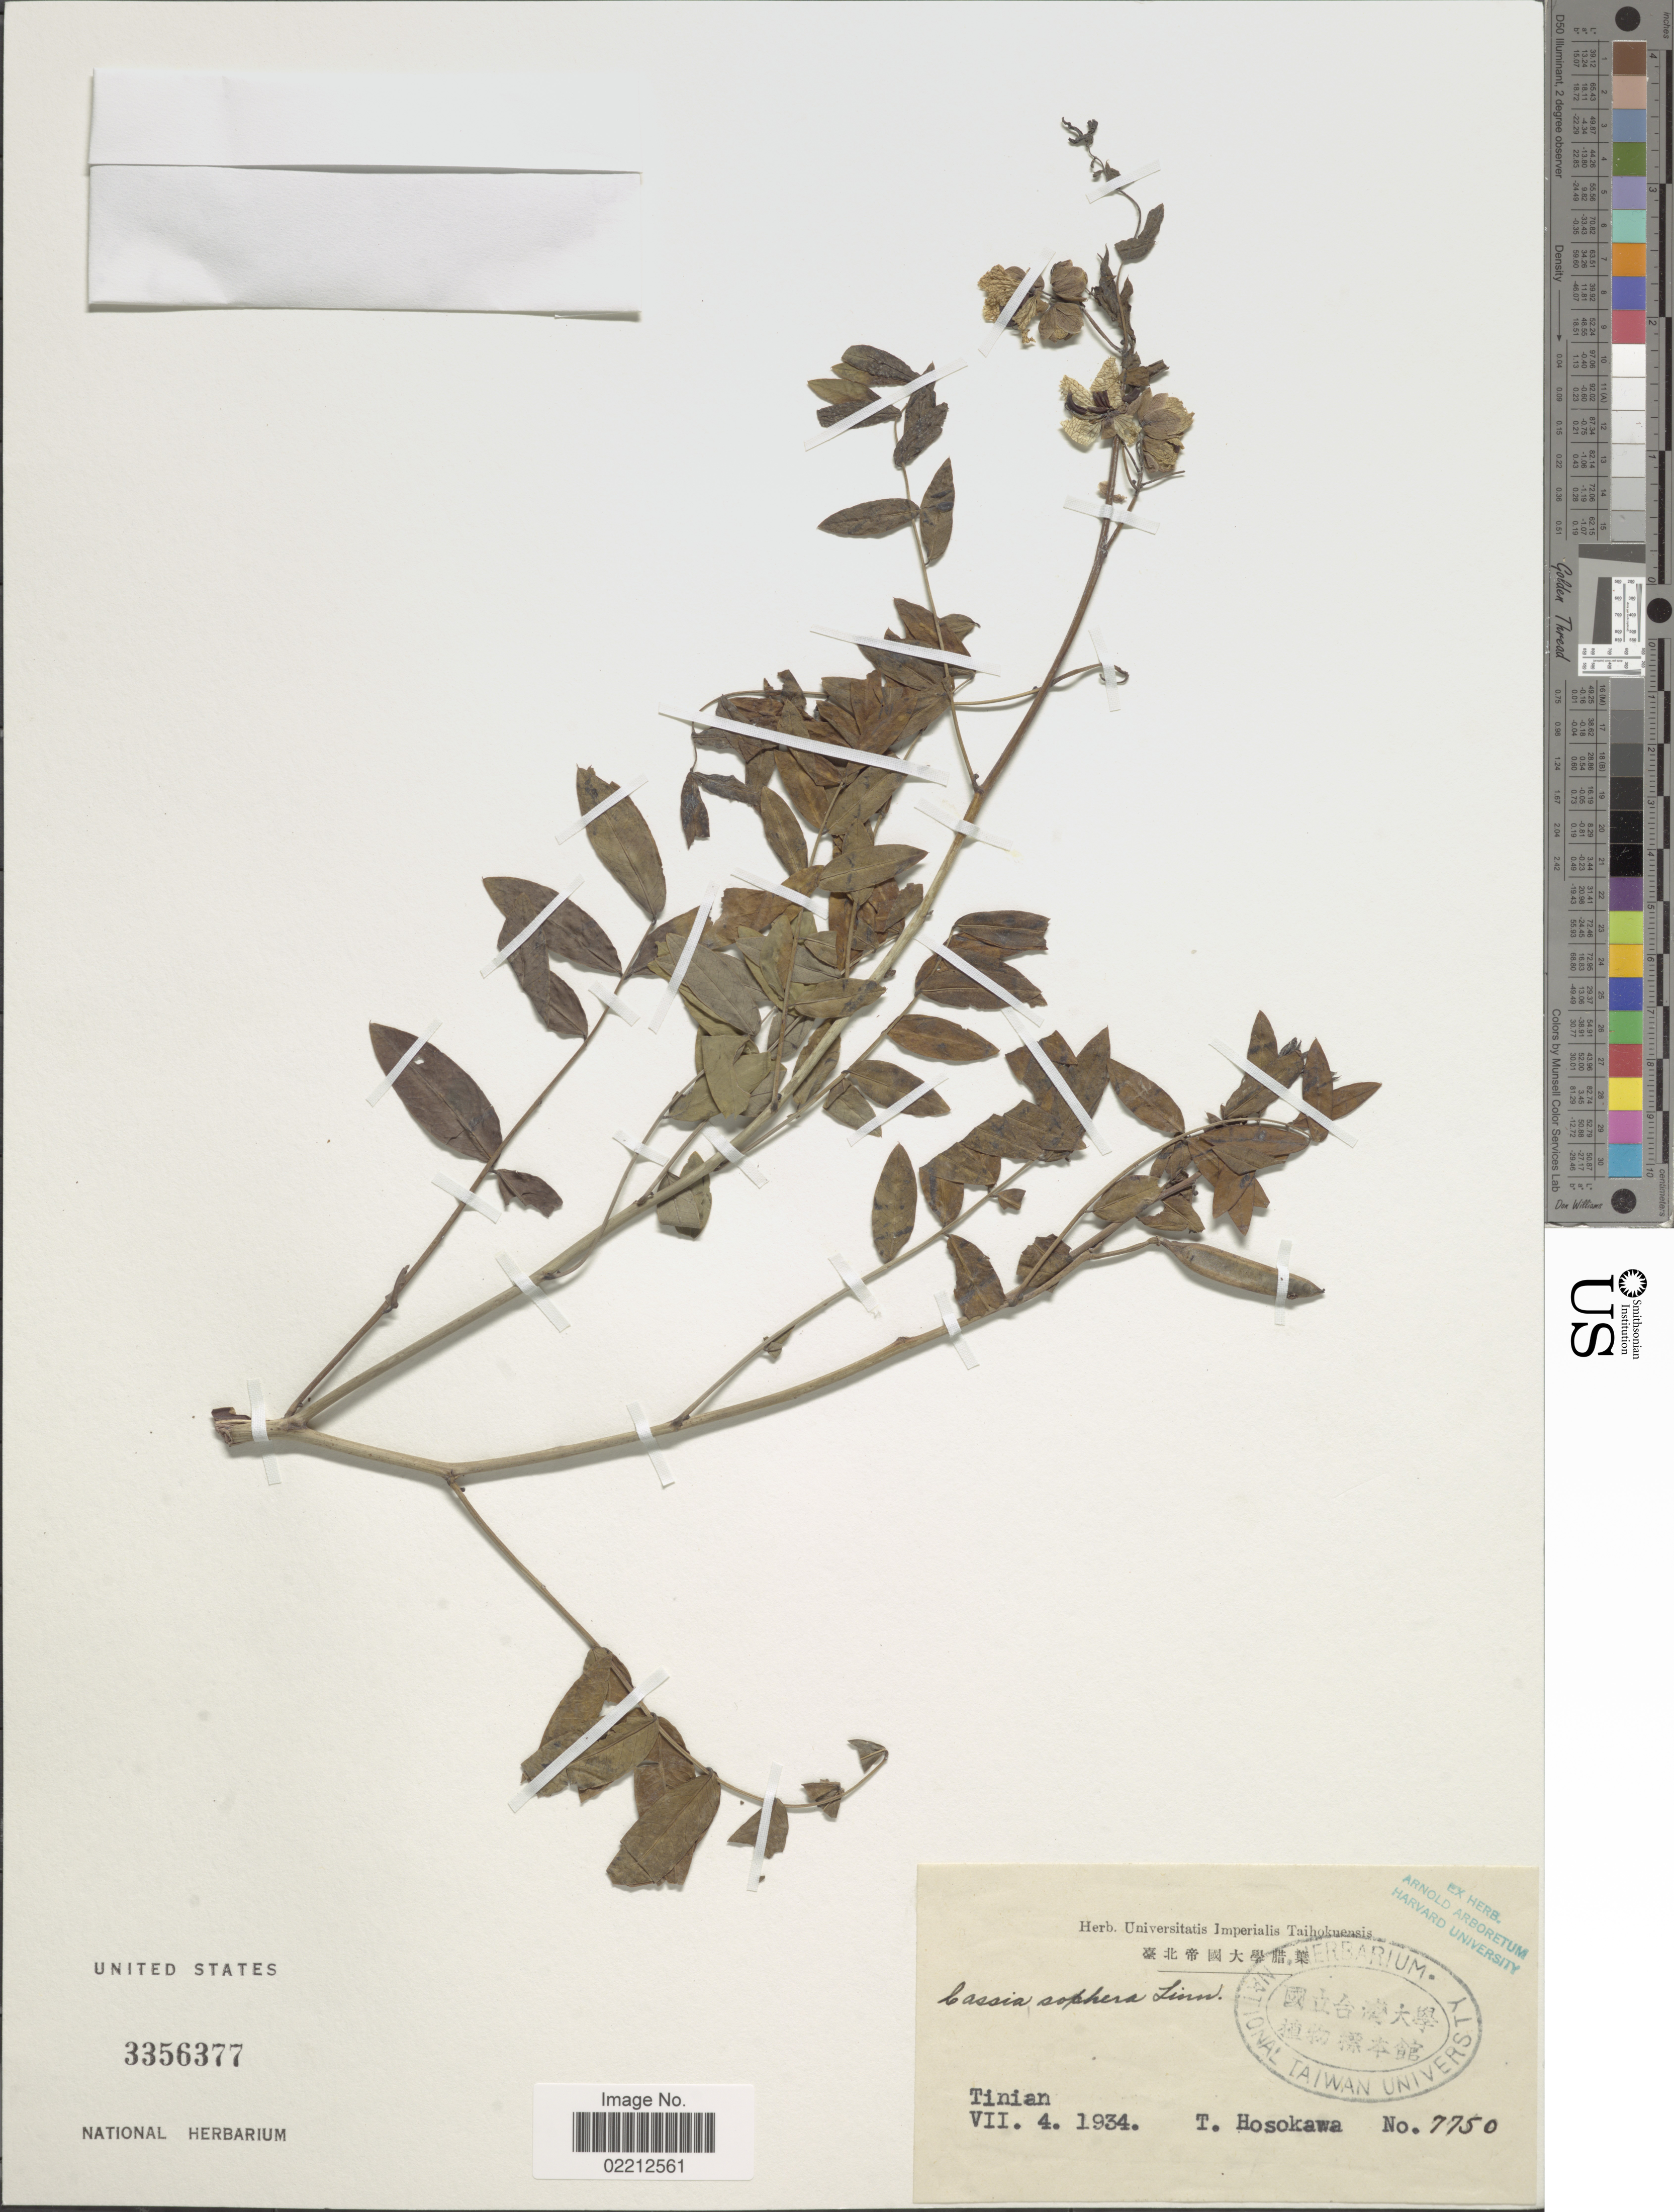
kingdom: Plantae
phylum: Tracheophyta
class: Magnoliopsida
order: Fabales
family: Fabaceae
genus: Senna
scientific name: Senna sophera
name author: (L.) Roxb.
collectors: T. Hosokawa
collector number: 7750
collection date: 1934-07-04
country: Northern Mariana Islands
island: Tinian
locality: Tinian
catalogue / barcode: US 3356377